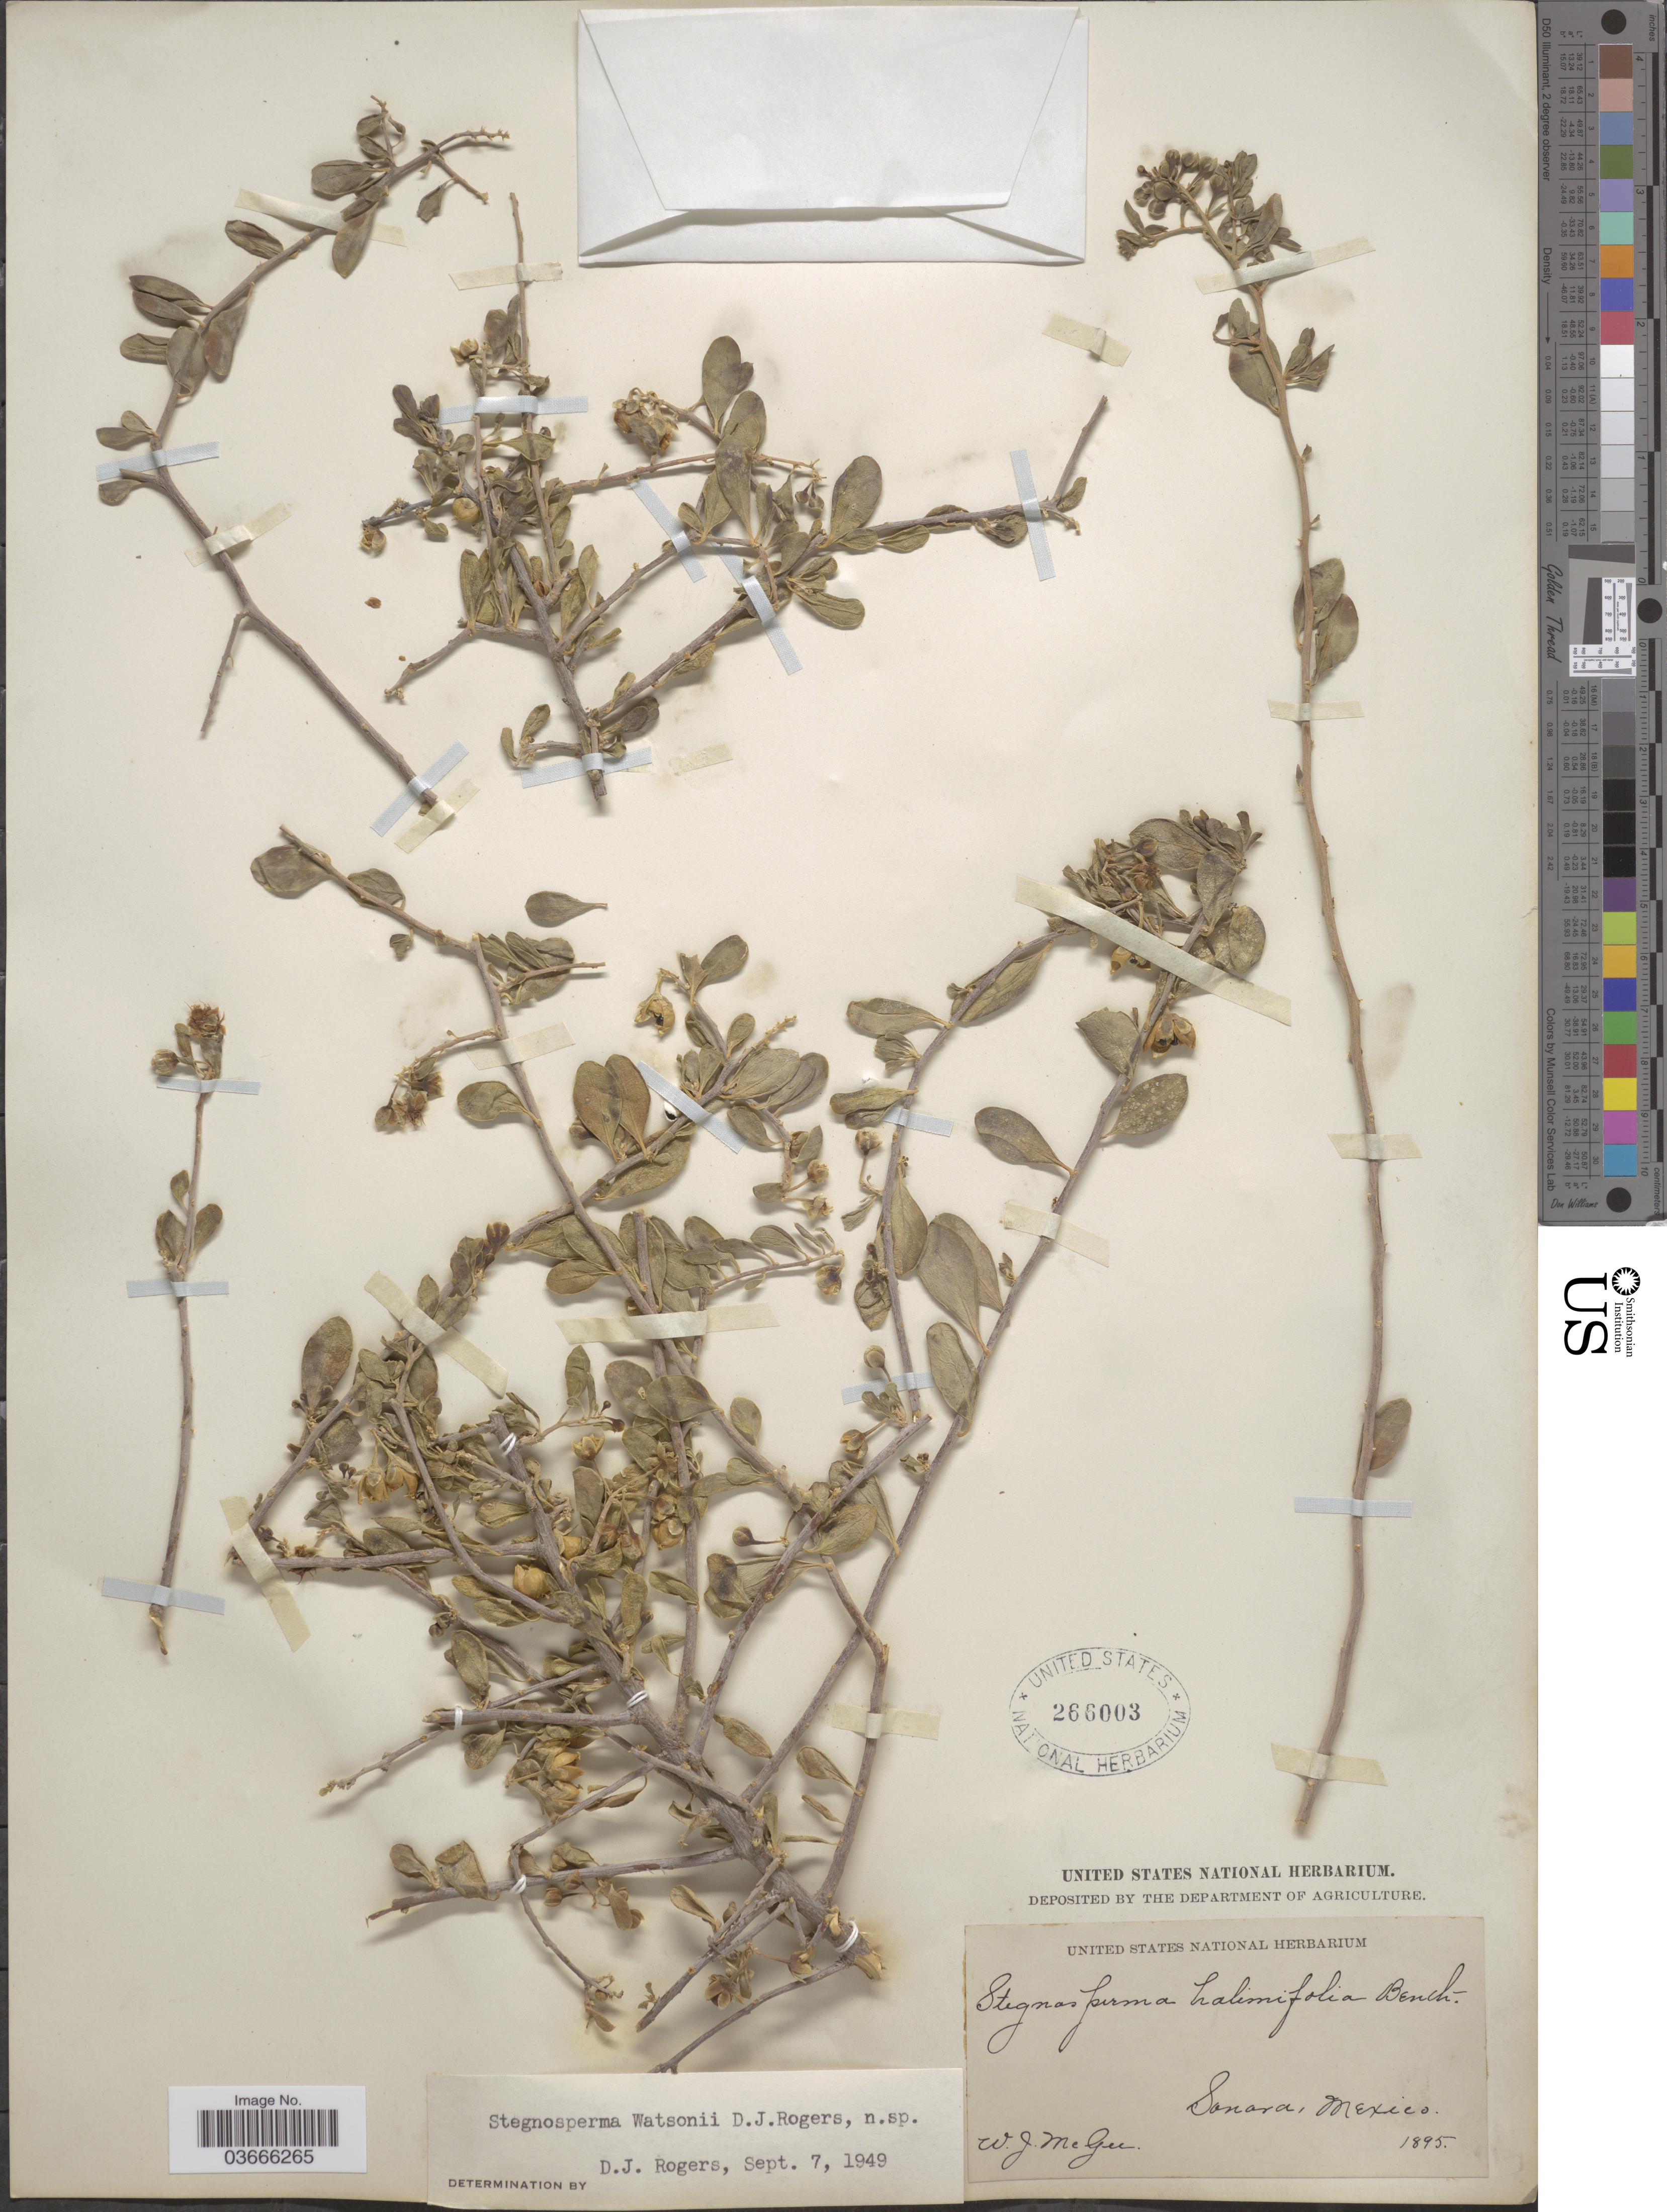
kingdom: Plantae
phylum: Tracheophyta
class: Magnoliopsida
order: Caryophyllales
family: Stegnospermataceae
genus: Stegnosperma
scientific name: Stegnosperma watsonii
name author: D.J. Rogers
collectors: W. Mcgee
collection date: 1895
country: Mexico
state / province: Sonora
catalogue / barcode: US 266003